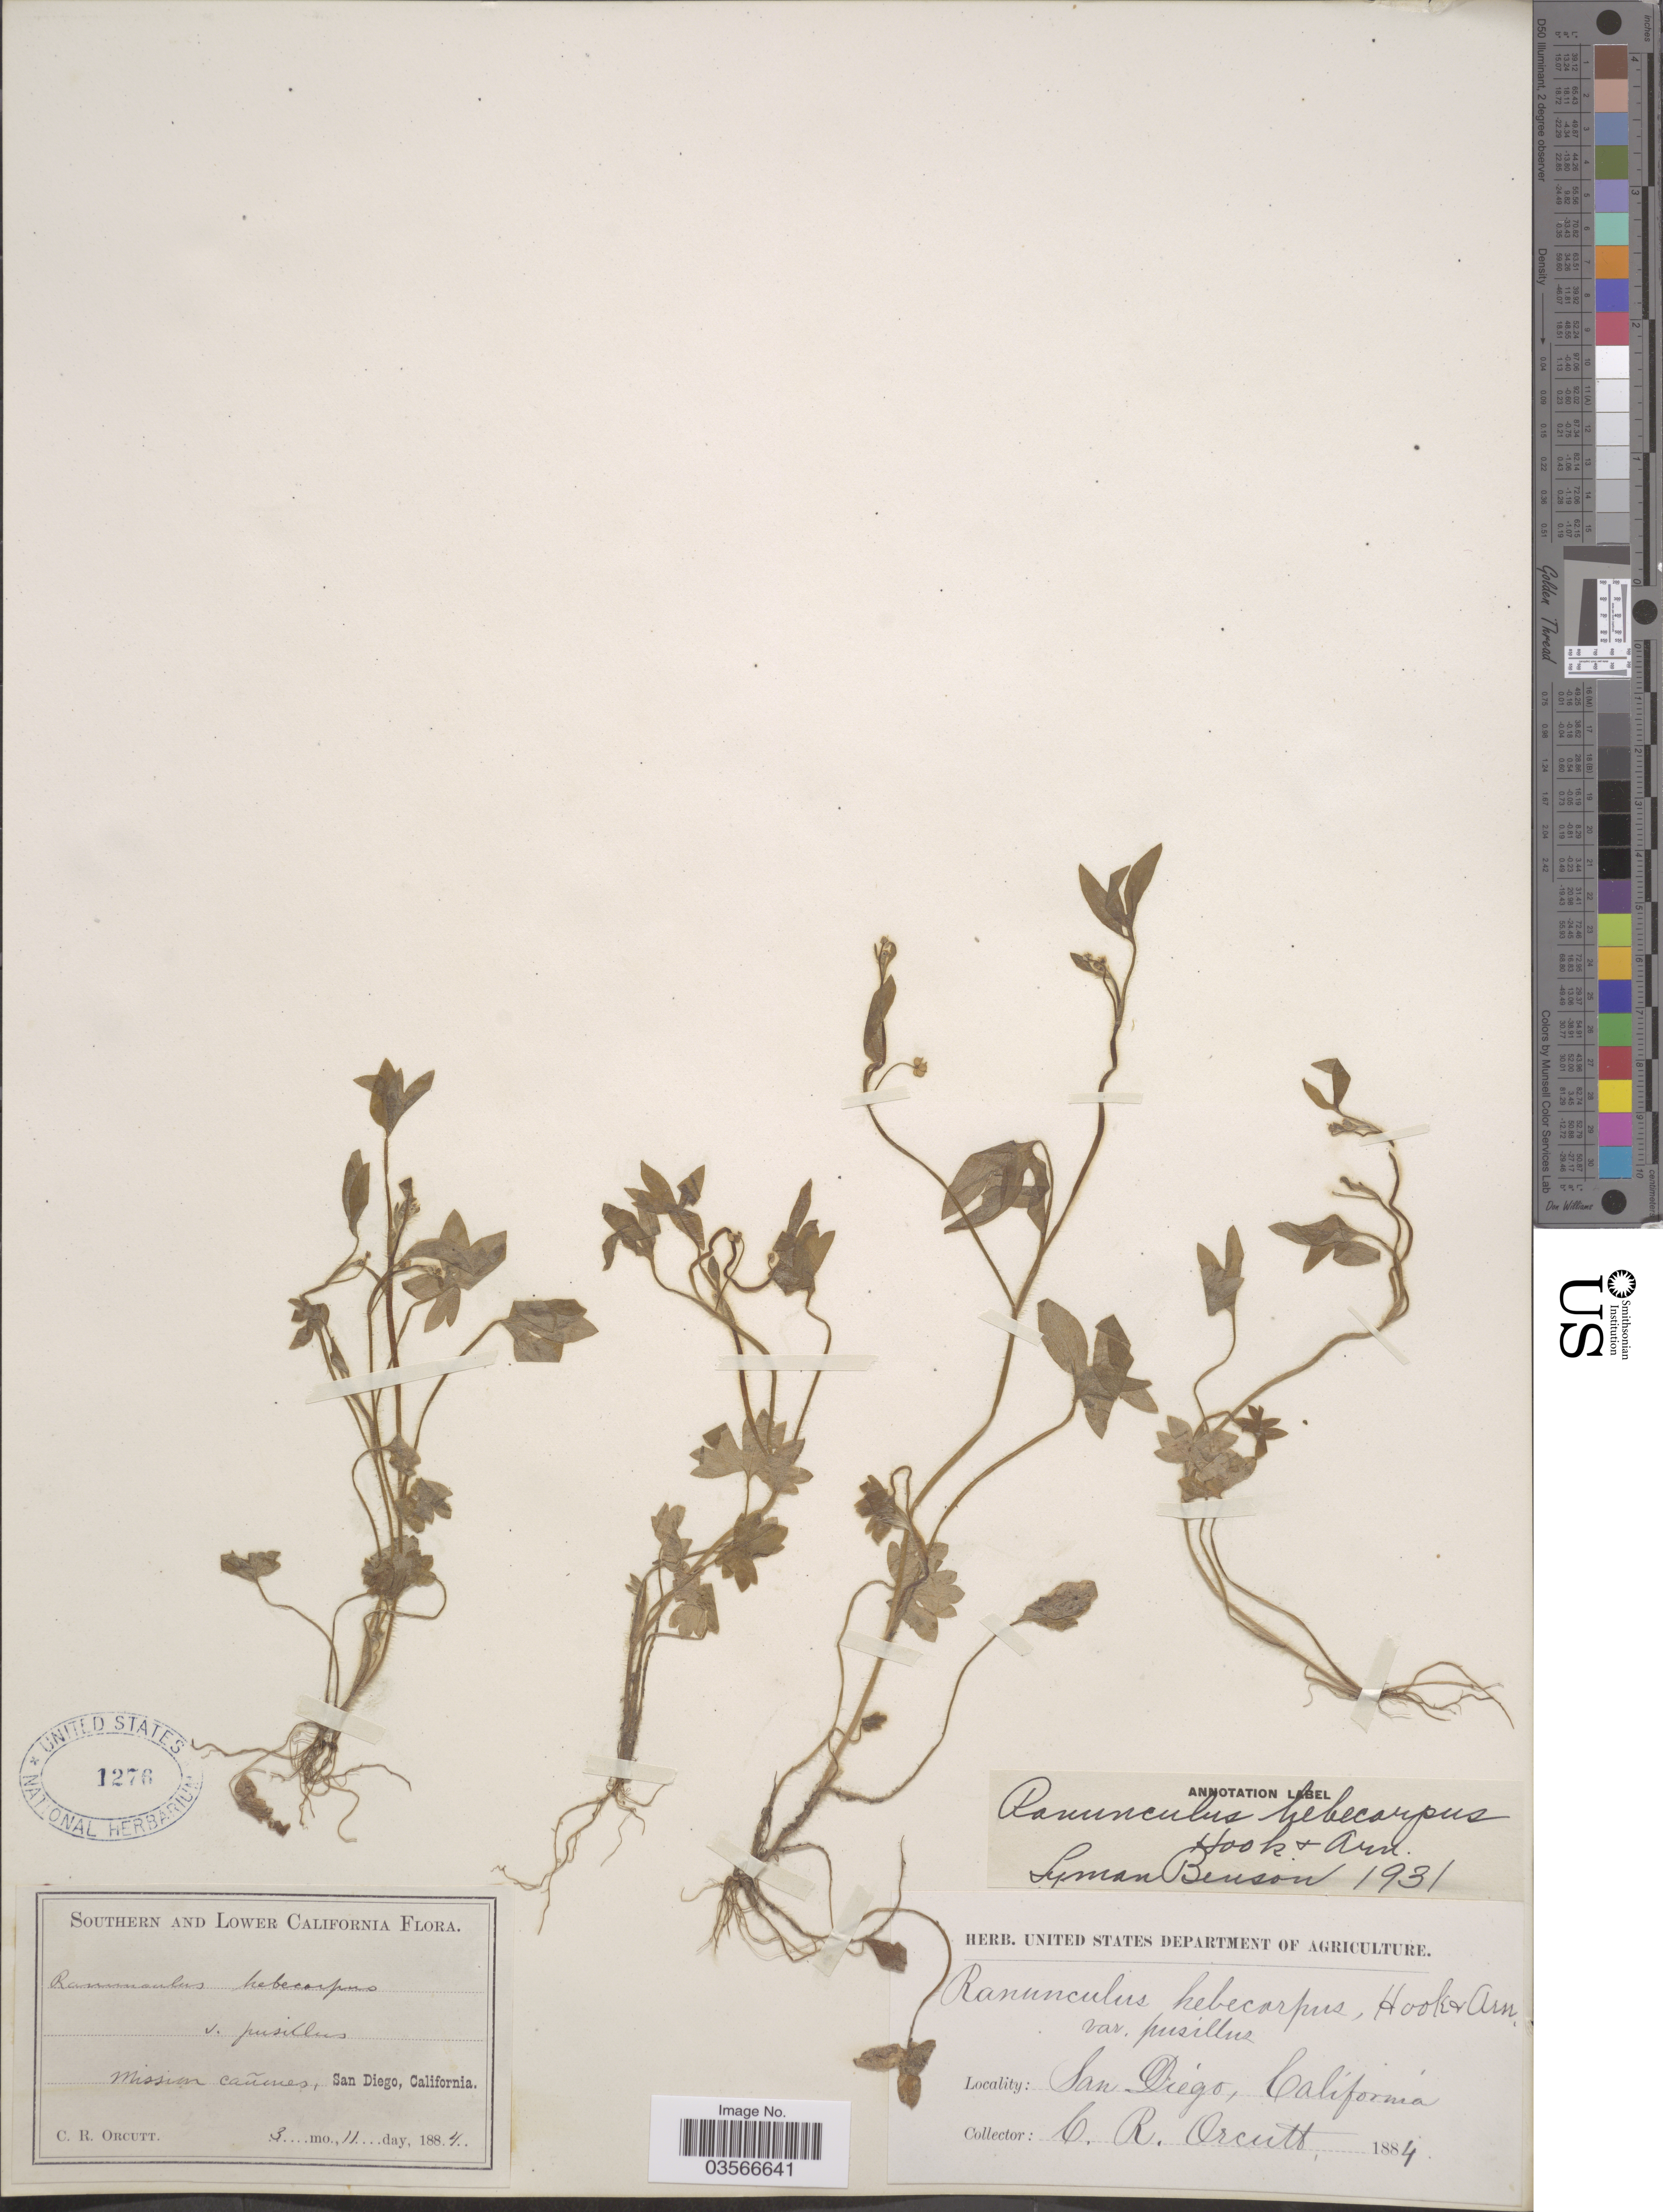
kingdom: Plantae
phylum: Tracheophyta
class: Magnoliopsida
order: Ranunculales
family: Ranunculaceae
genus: Ranunculus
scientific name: Ranunculus hebecarpus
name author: Hook. & Arn.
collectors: C. R. Orcutt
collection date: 1884-03-11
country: United States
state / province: California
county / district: San Diego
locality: Mission Cañones, San Diego, Southern California.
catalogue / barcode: US 1276